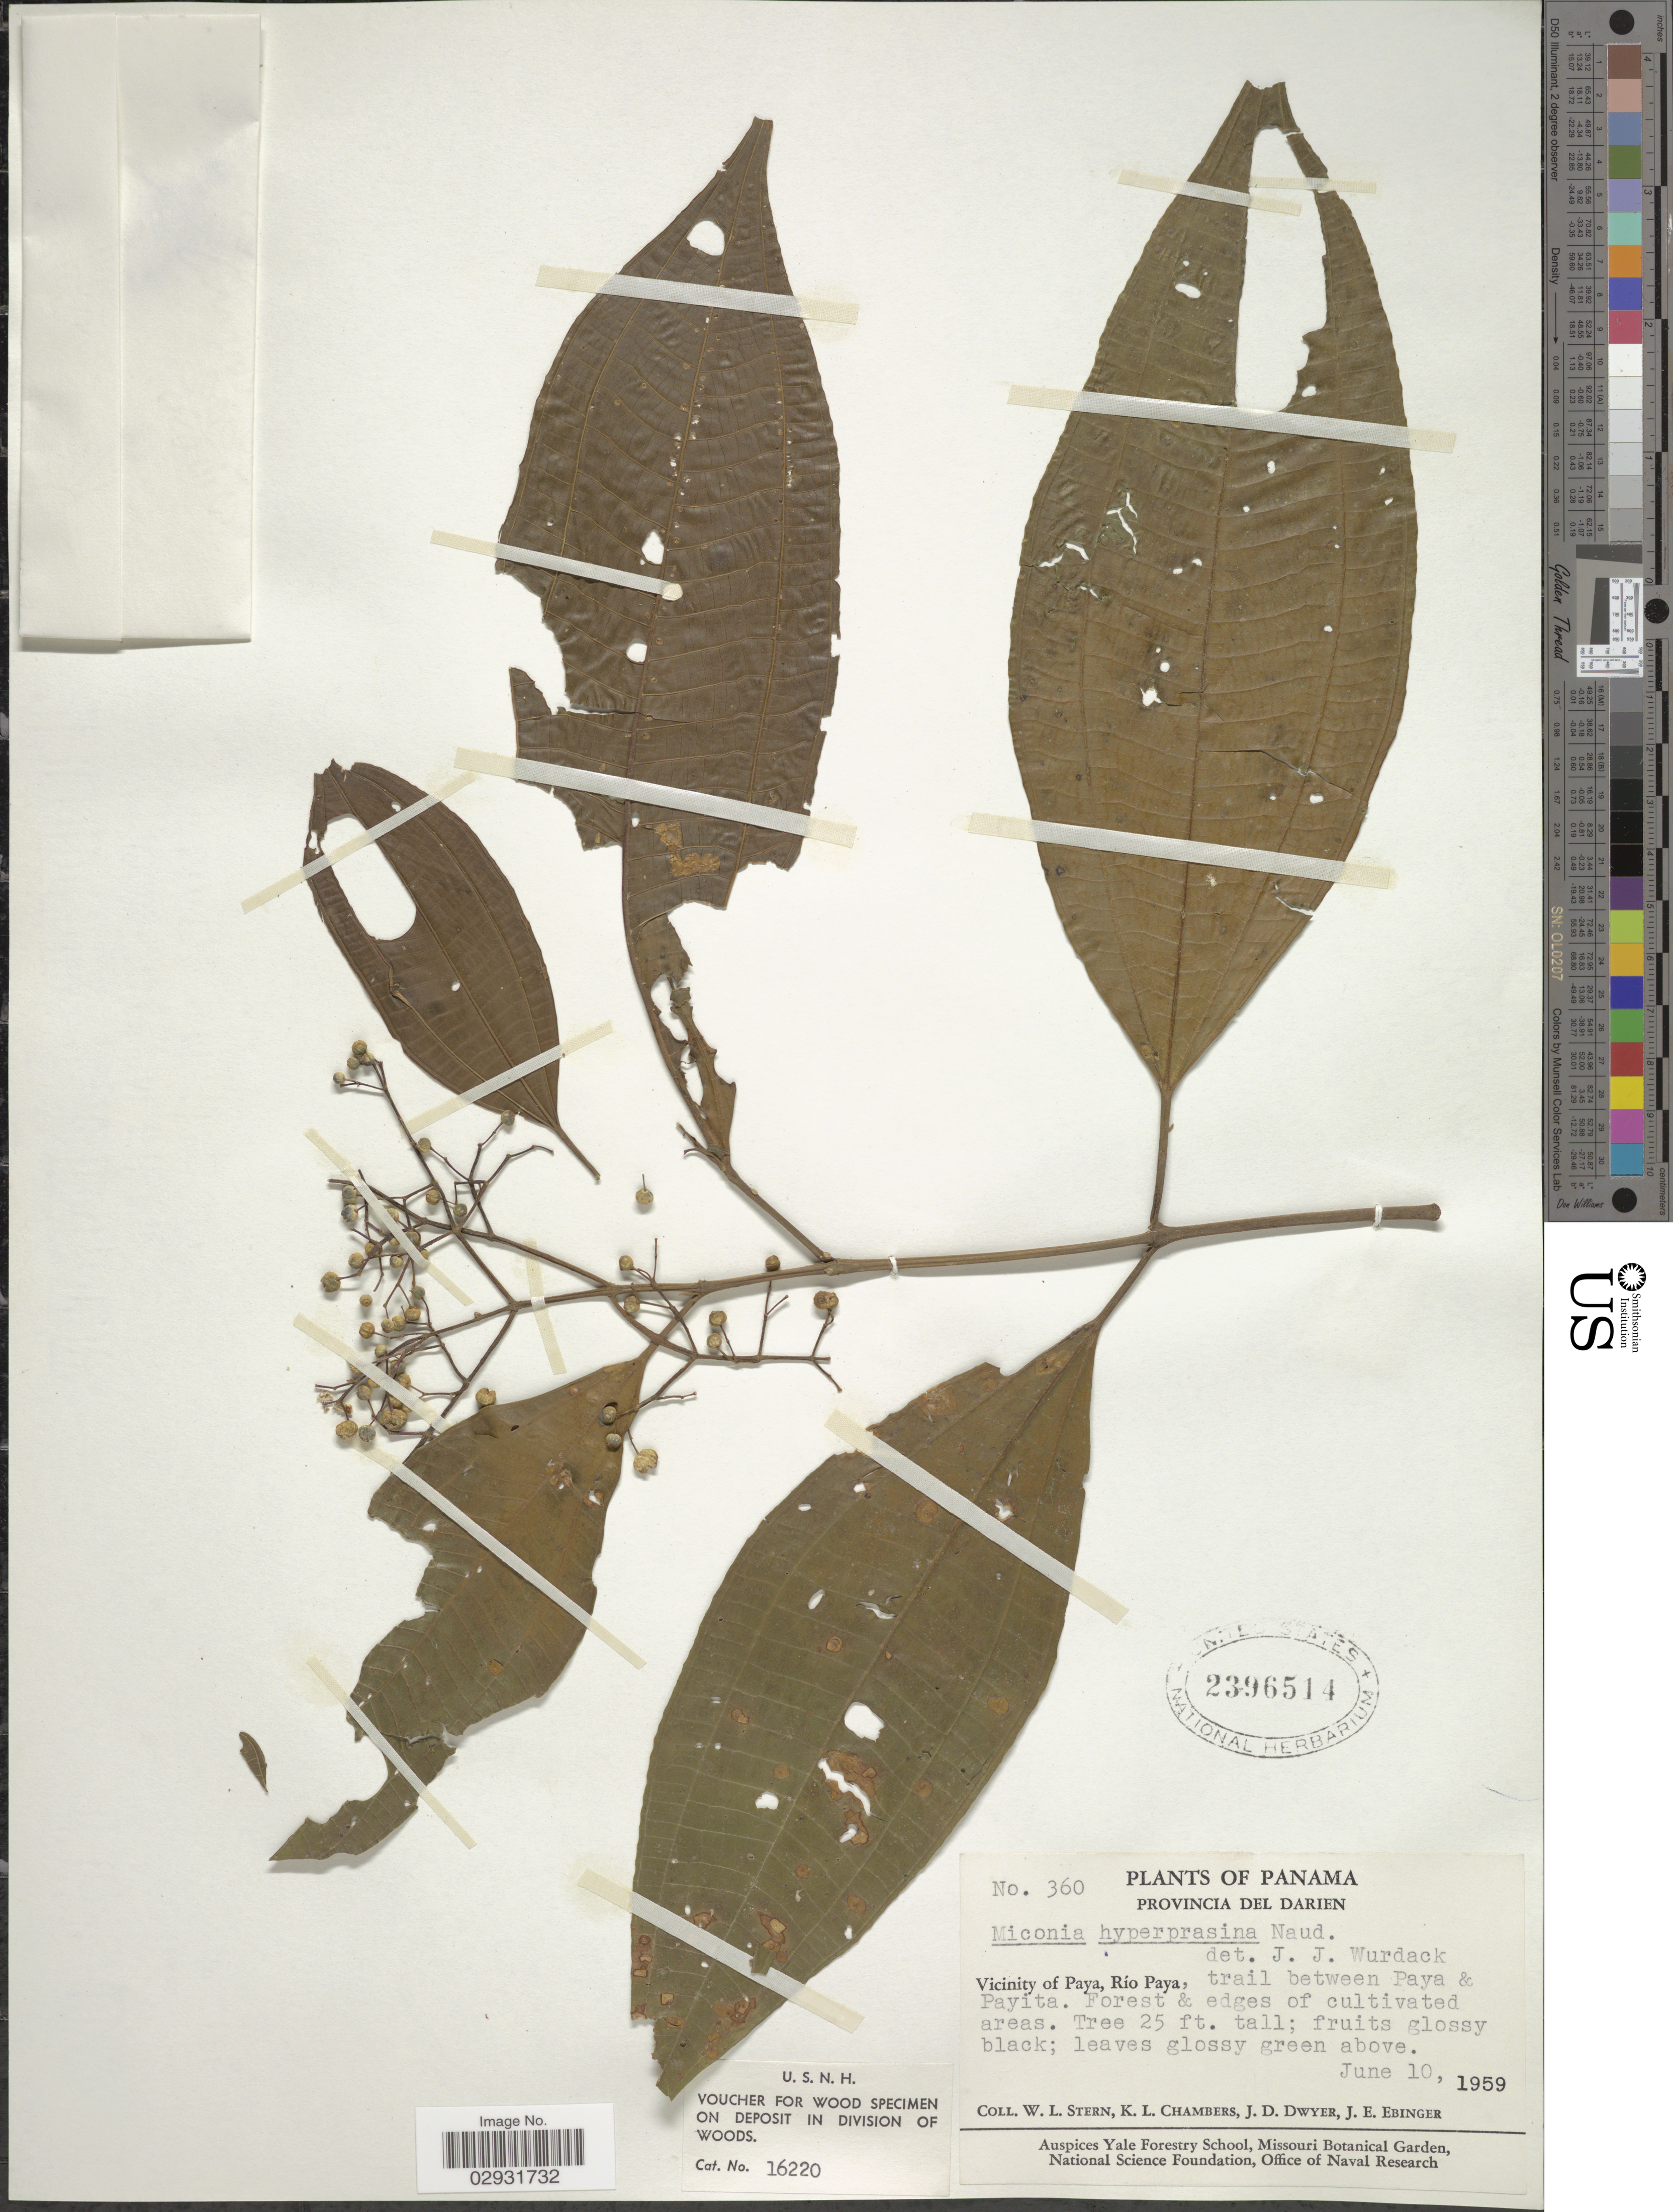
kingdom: Plantae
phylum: Tracheophyta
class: Magnoliopsida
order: Myrtales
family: Melastomataceae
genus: Miconia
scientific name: Miconia affinis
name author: DC.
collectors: W. L. Stern, K. Chambers, J. D. Dwyer & J. Ebinger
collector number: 360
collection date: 1959-06-10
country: Panama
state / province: Darién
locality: Provincia del Darien. Vicinity of Paya, Río Paya, trail between Paya & Payita.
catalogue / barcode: US 2396514